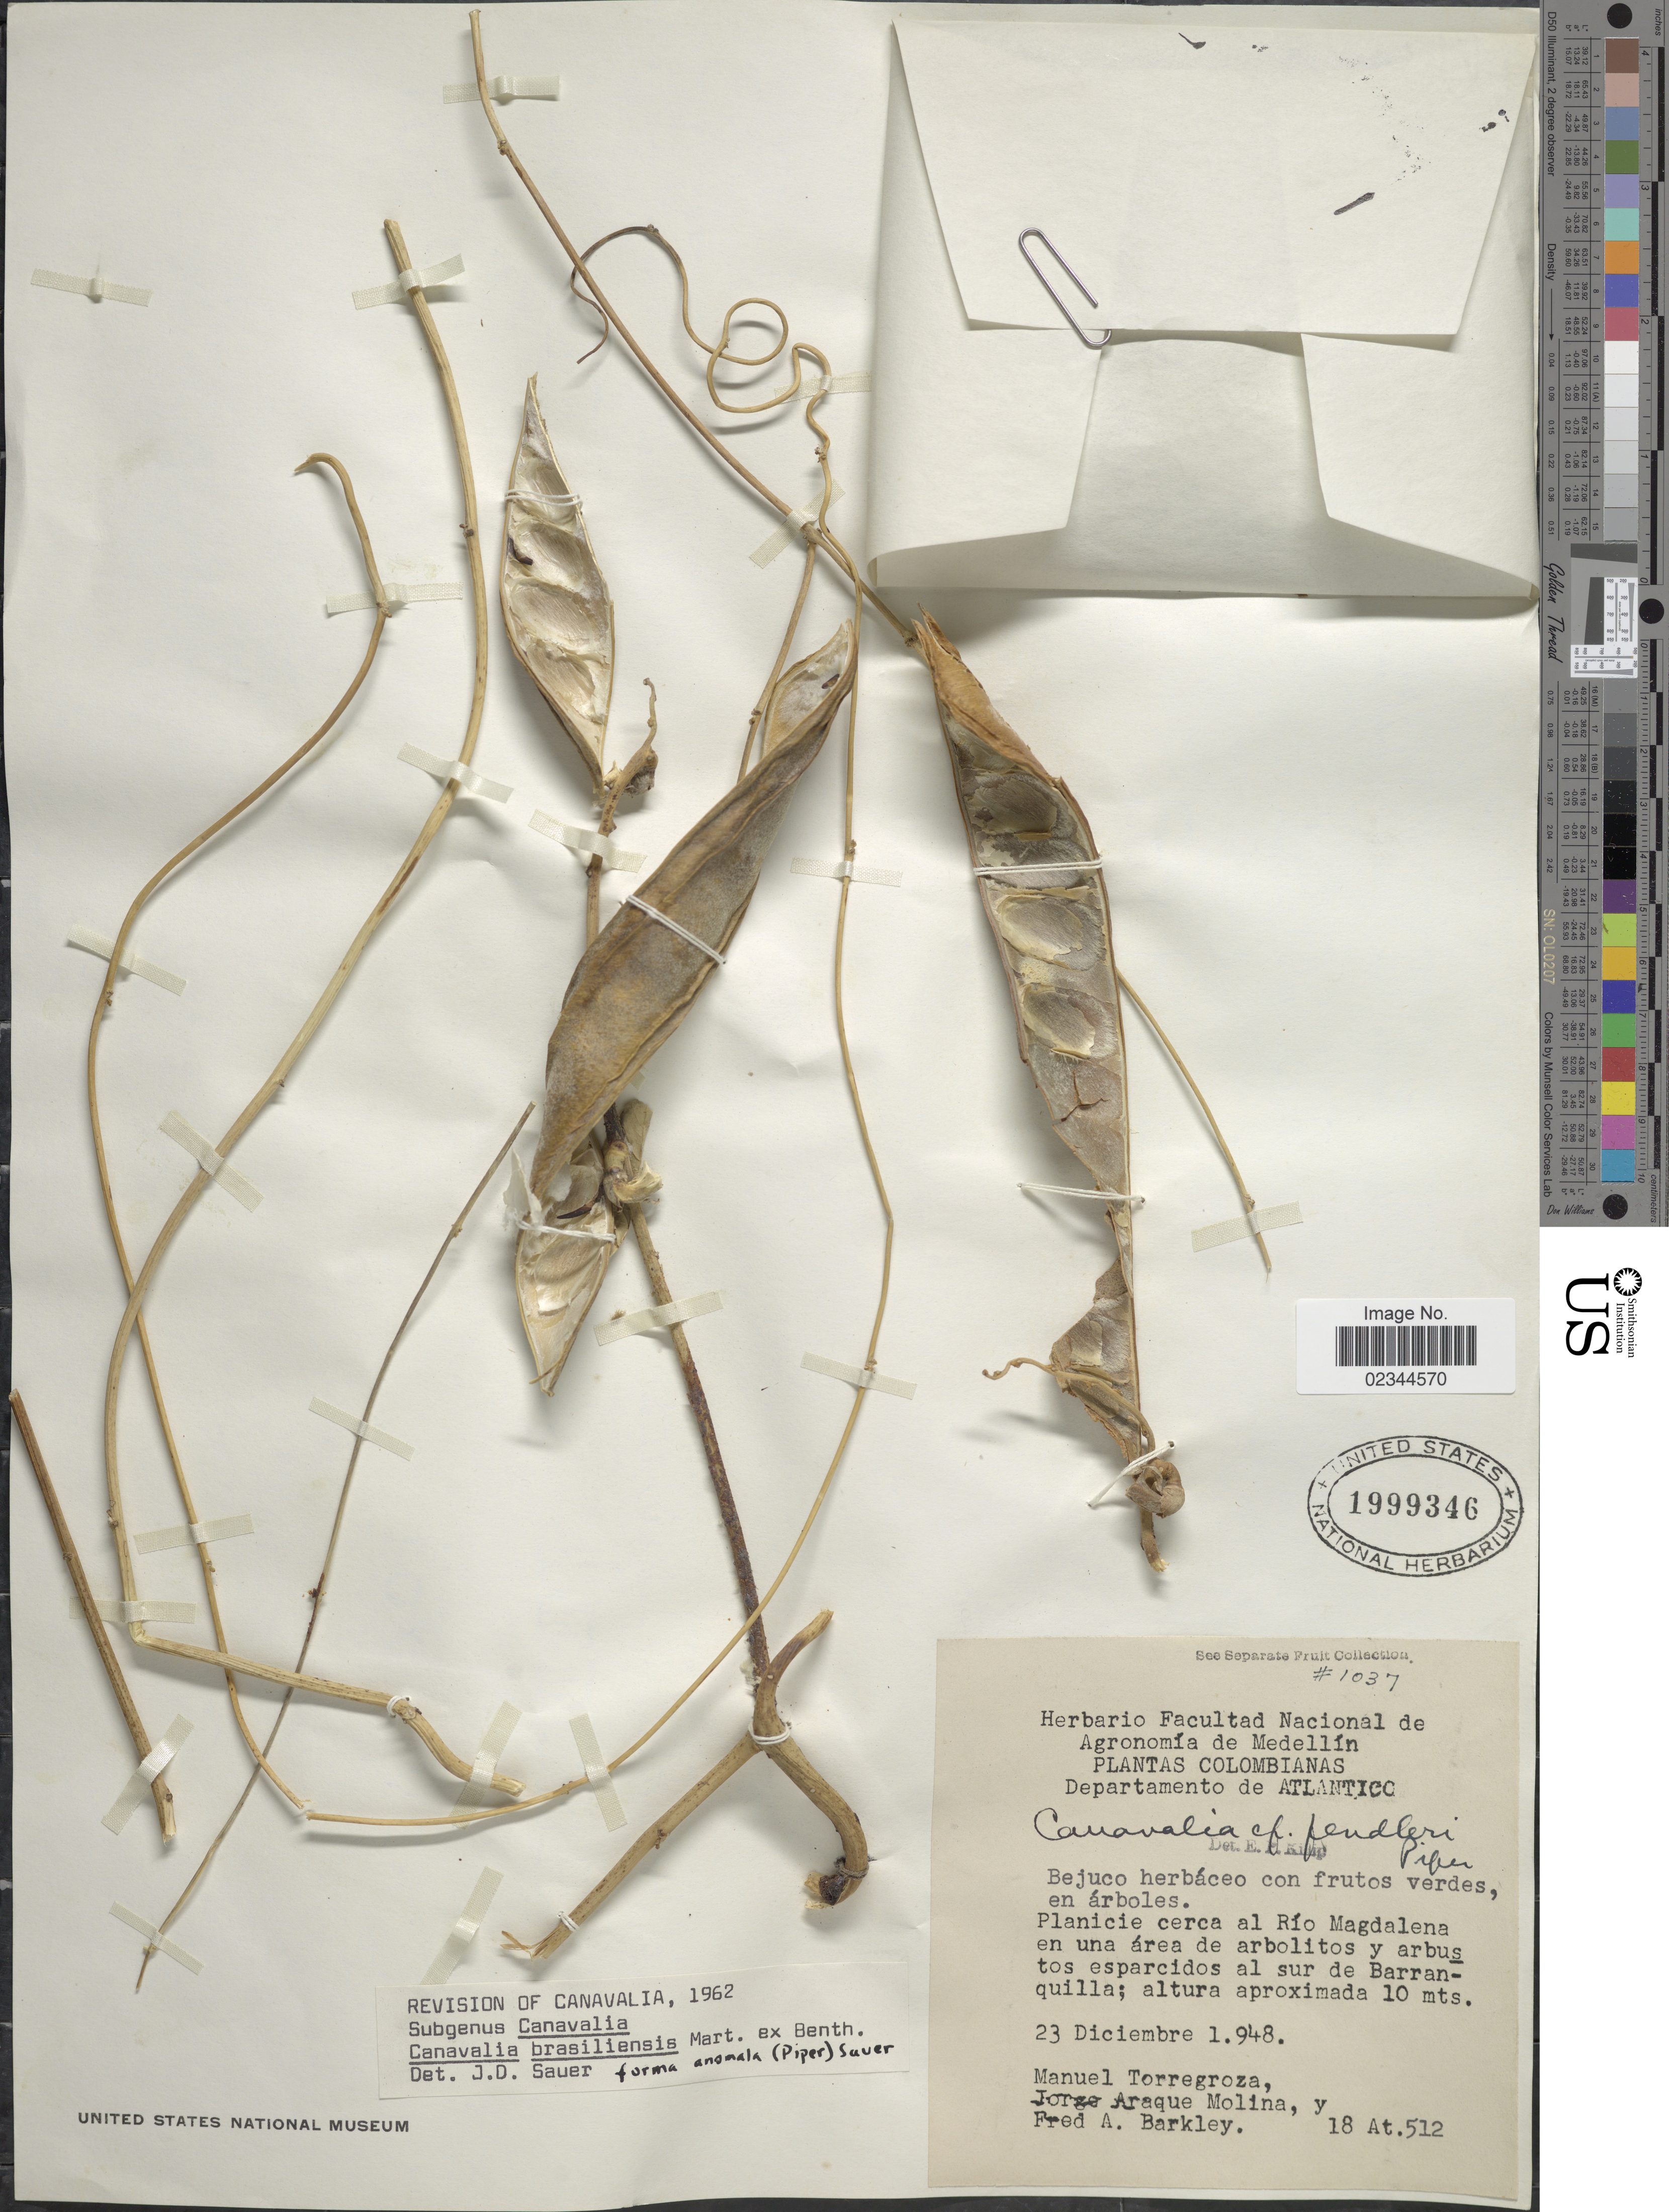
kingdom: Plantae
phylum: Tracheophyta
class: Magnoliopsida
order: Fabales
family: Fabaceae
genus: Canavalia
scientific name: Canavalia brasiliensis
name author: Mart. ex Benth.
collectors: M. Torregrosa, A. Molina & F. A. Barkley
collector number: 18 At.512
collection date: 1948-12-23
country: Colombia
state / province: Atlántico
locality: Planicie cerca al Rio Magdalena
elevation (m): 10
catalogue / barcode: US 1999346